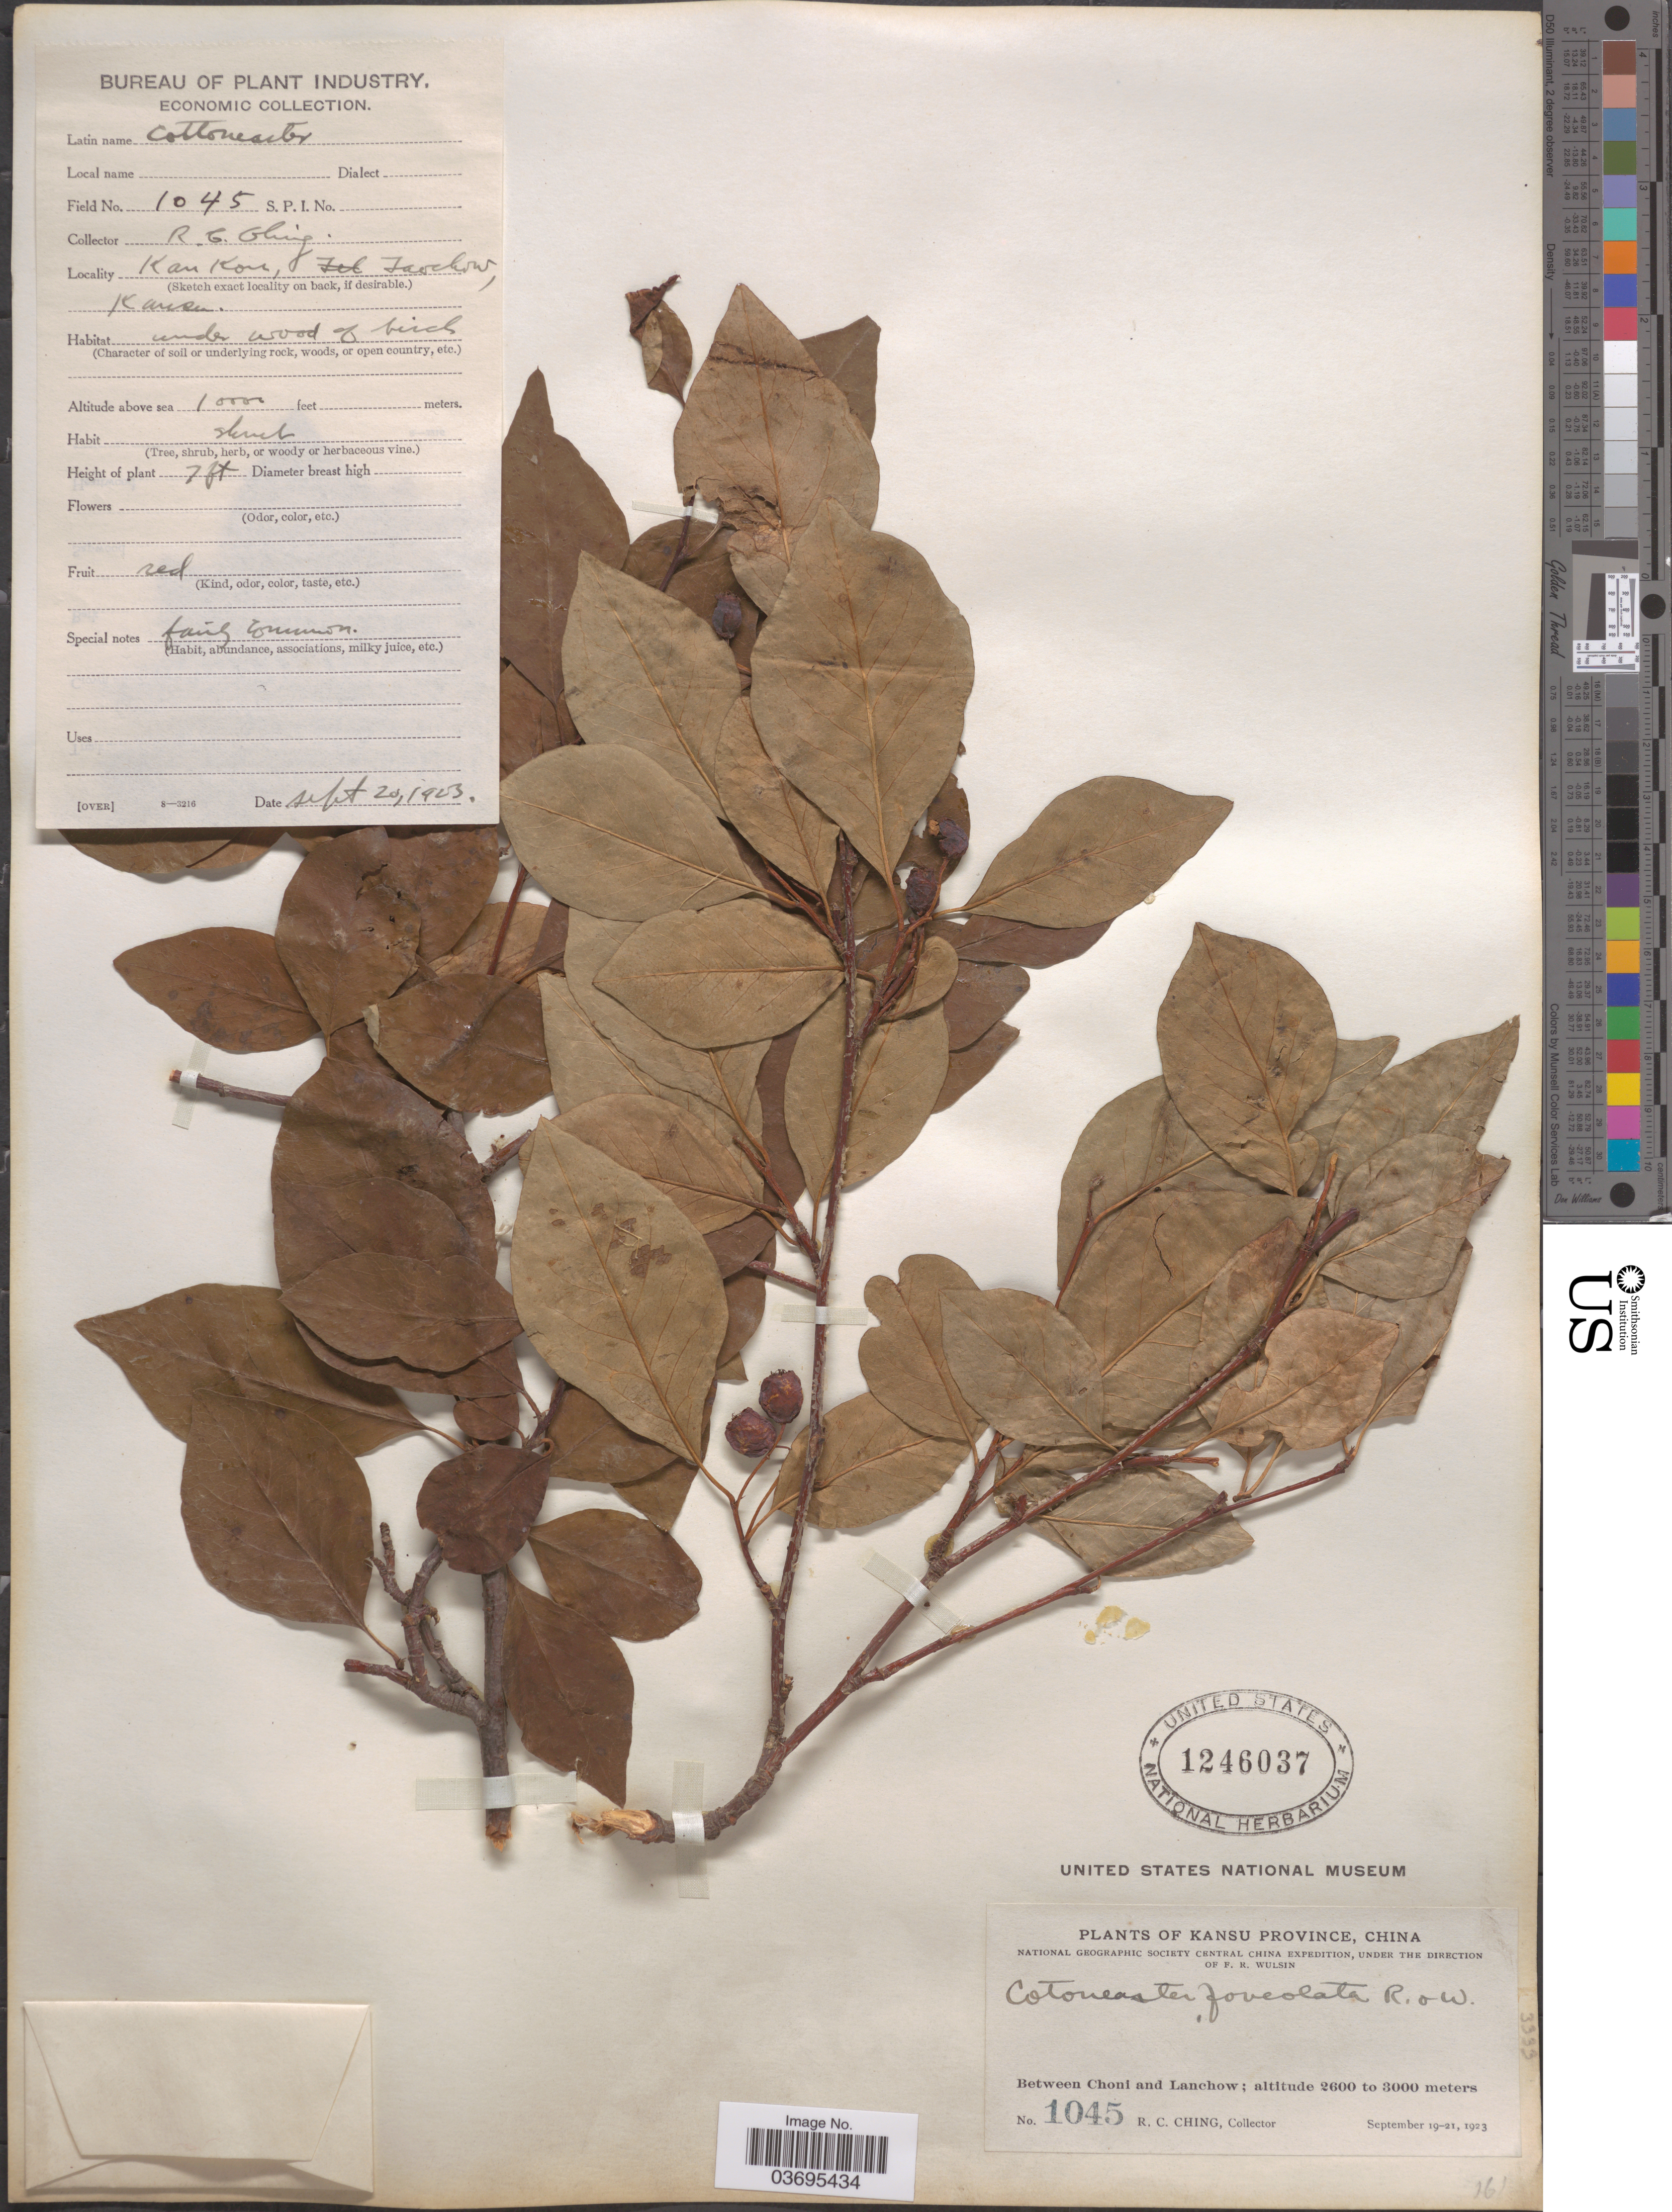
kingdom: Plantae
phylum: Tracheophyta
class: Magnoliopsida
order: Rosales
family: Rosaceae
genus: Cotoneaster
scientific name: Cotoneaster foveolatus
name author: Rehder & E.H. Wilson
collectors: R. C. Ching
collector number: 1045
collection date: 1903-09-20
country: China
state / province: Gansu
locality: Kansu Province. Between Choni and Lanchow. Kan Kou, Taochow.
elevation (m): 3048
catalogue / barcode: US 1246037